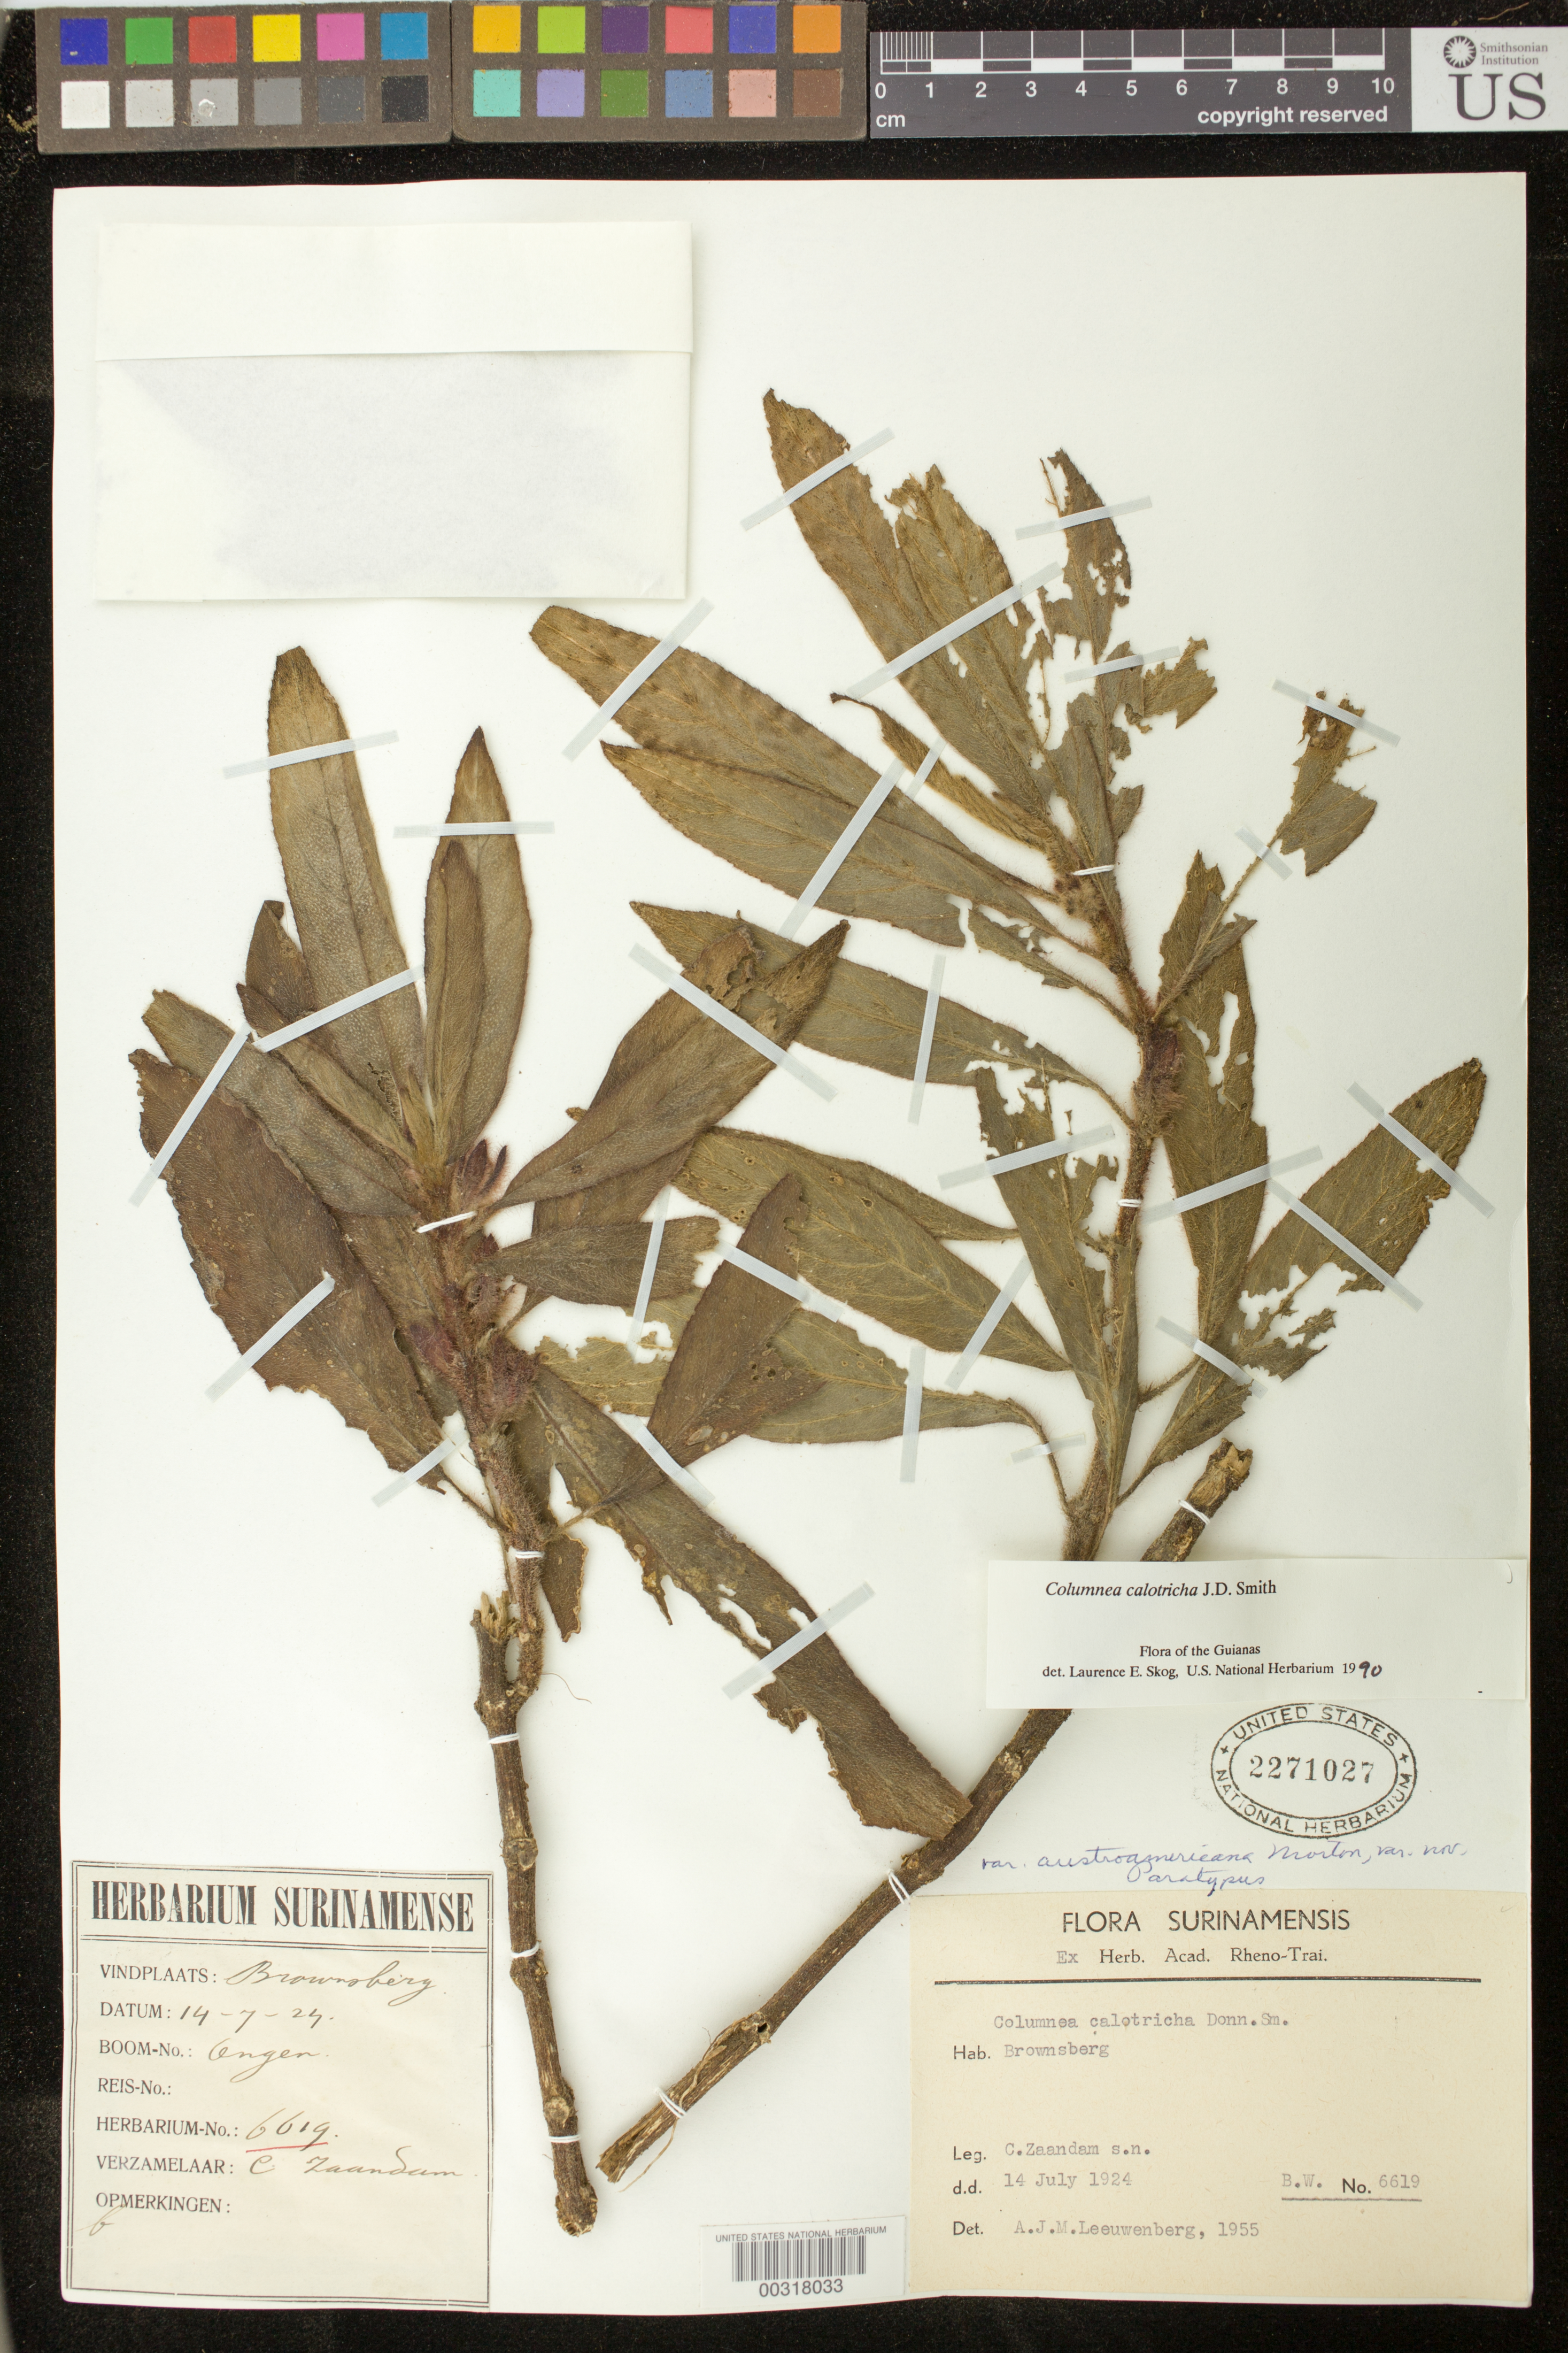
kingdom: Plantae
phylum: Tracheophyta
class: Magnoliopsida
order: Lamiales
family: Gesneriaceae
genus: Columnea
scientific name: Columnea calotricha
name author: Donn. Sm.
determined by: Skog, Laurence E.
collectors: C. Zaandam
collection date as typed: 14 Jul 1924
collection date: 1924-07-14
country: Suriname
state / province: Brokopondo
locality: Brownsberg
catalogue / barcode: US 2271027